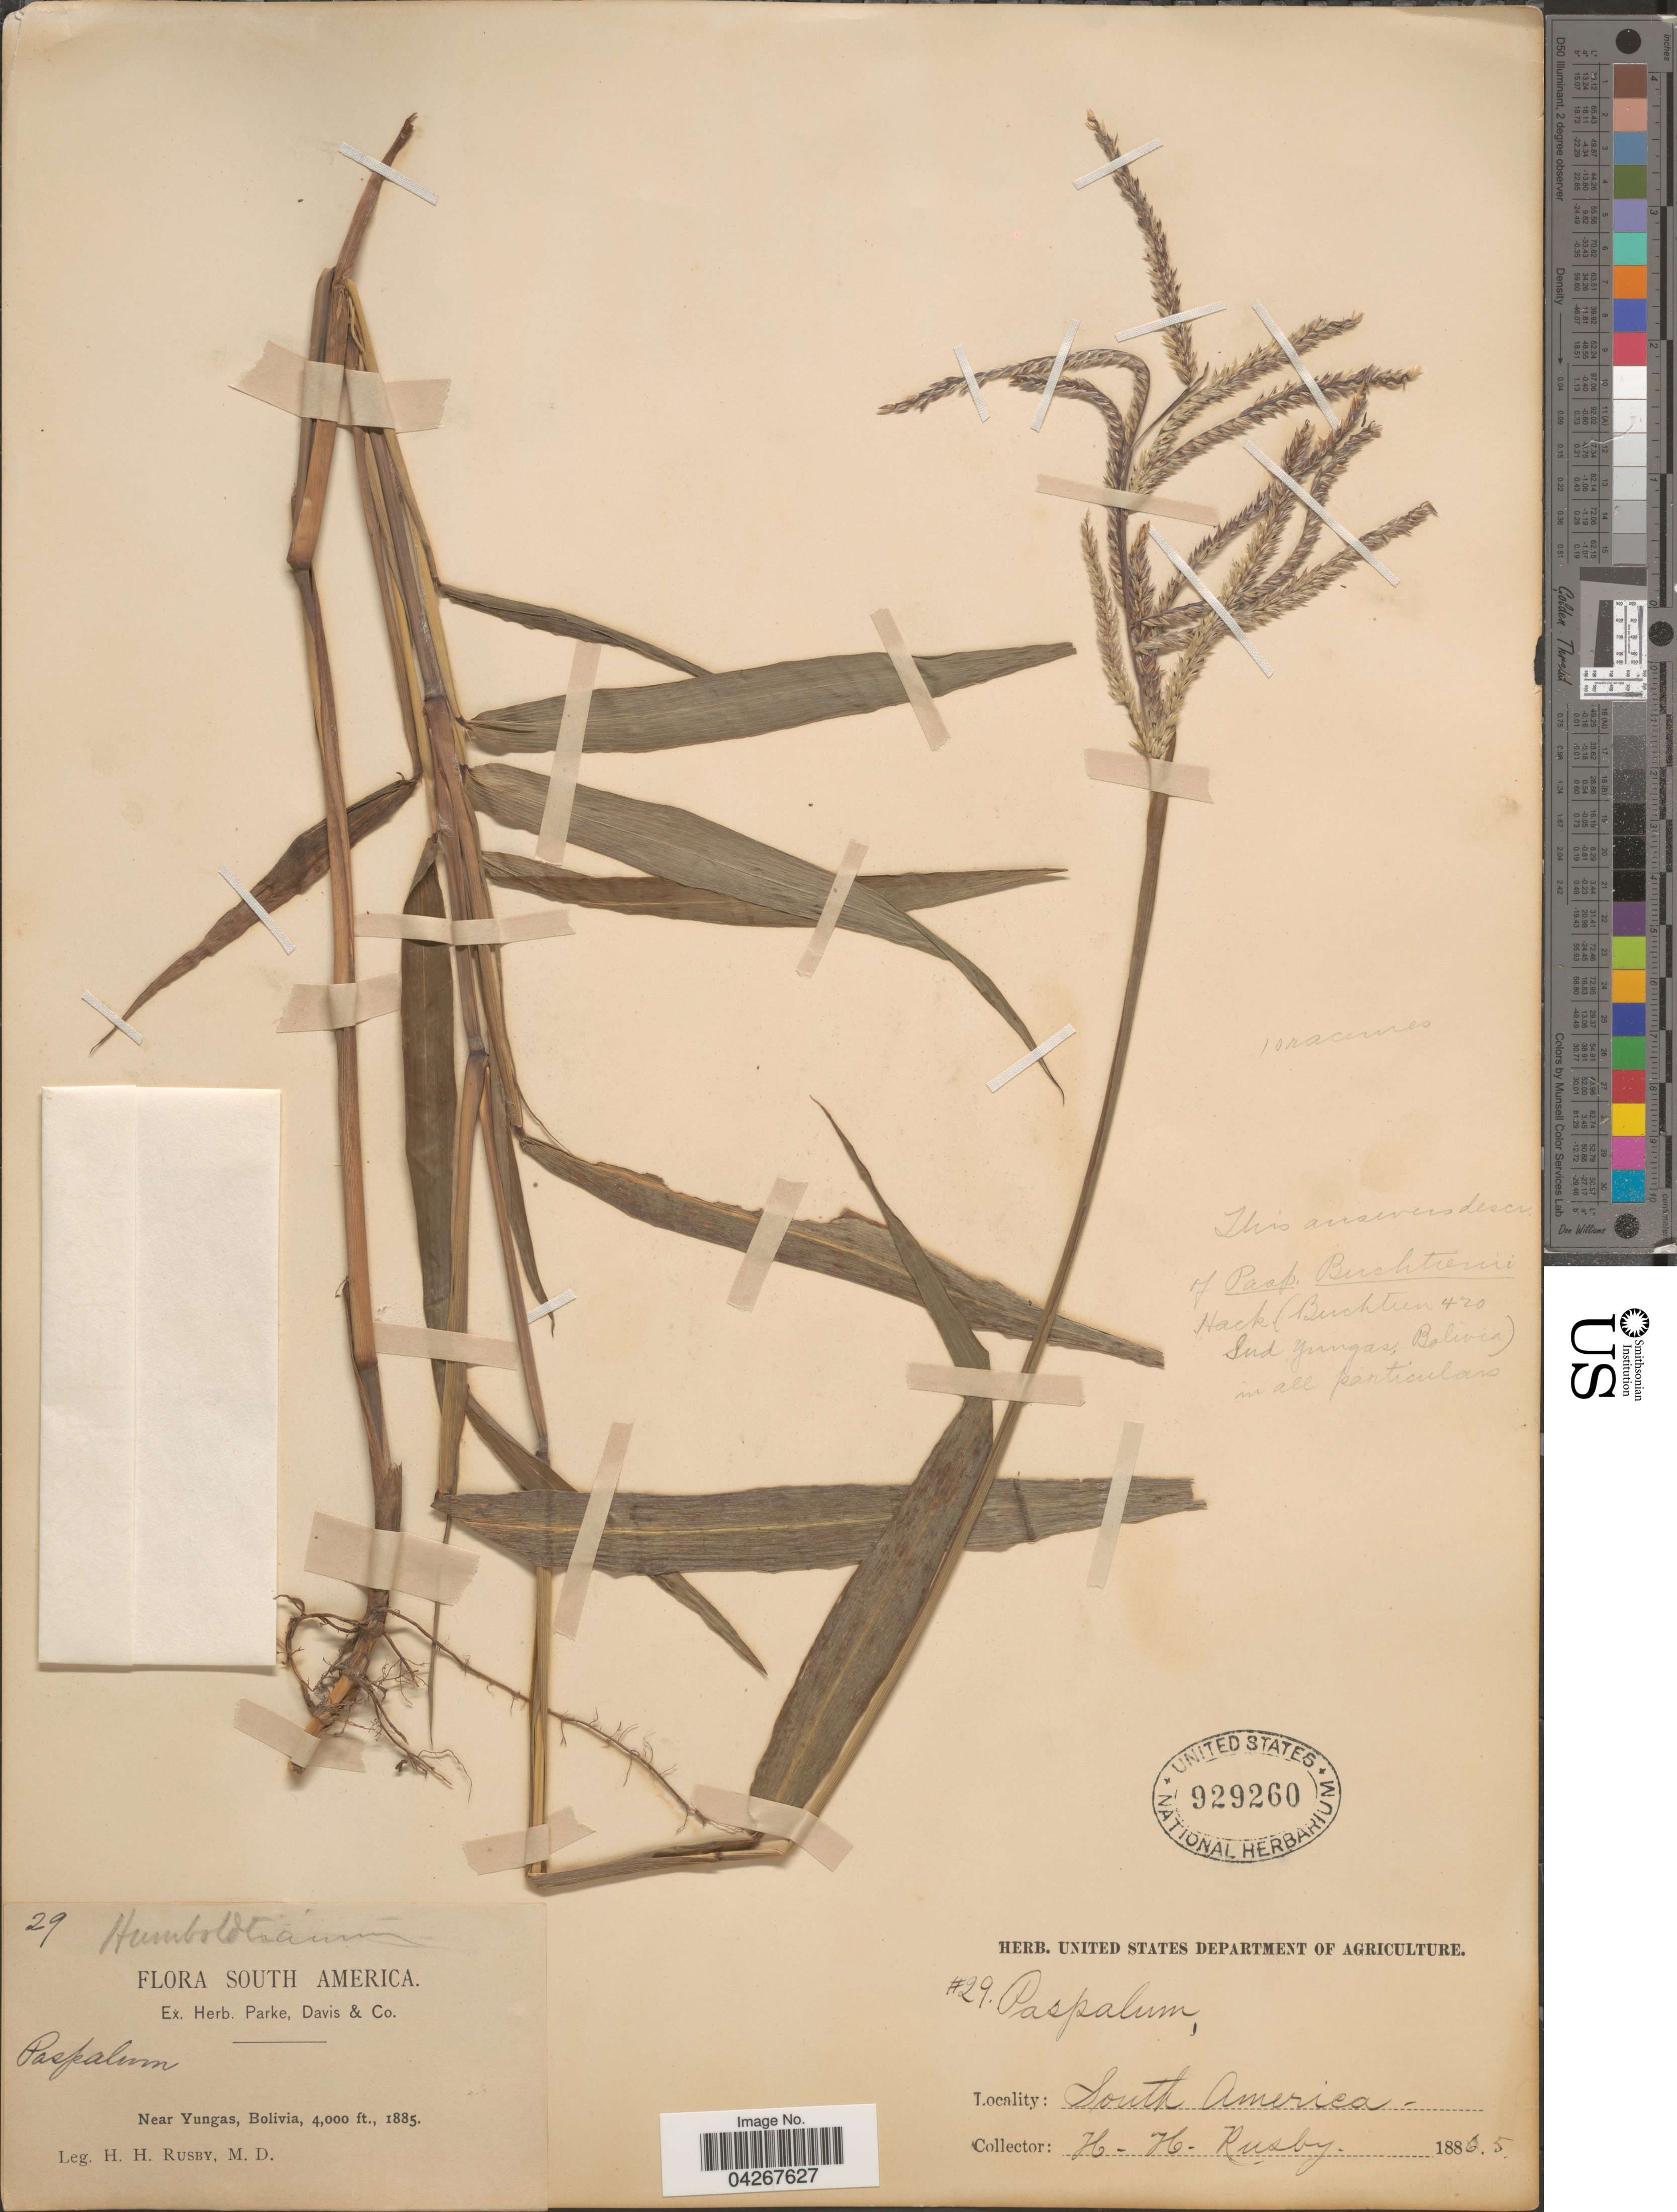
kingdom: Plantae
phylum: Tracheophyta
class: Liliopsida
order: Poales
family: Poaceae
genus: Paspalum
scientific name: Paspalum buchtienii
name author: Hack.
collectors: H. H. Rusby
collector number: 29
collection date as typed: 1885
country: Bolivia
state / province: La Paz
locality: Near Yungas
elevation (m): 1219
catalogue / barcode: US 929260